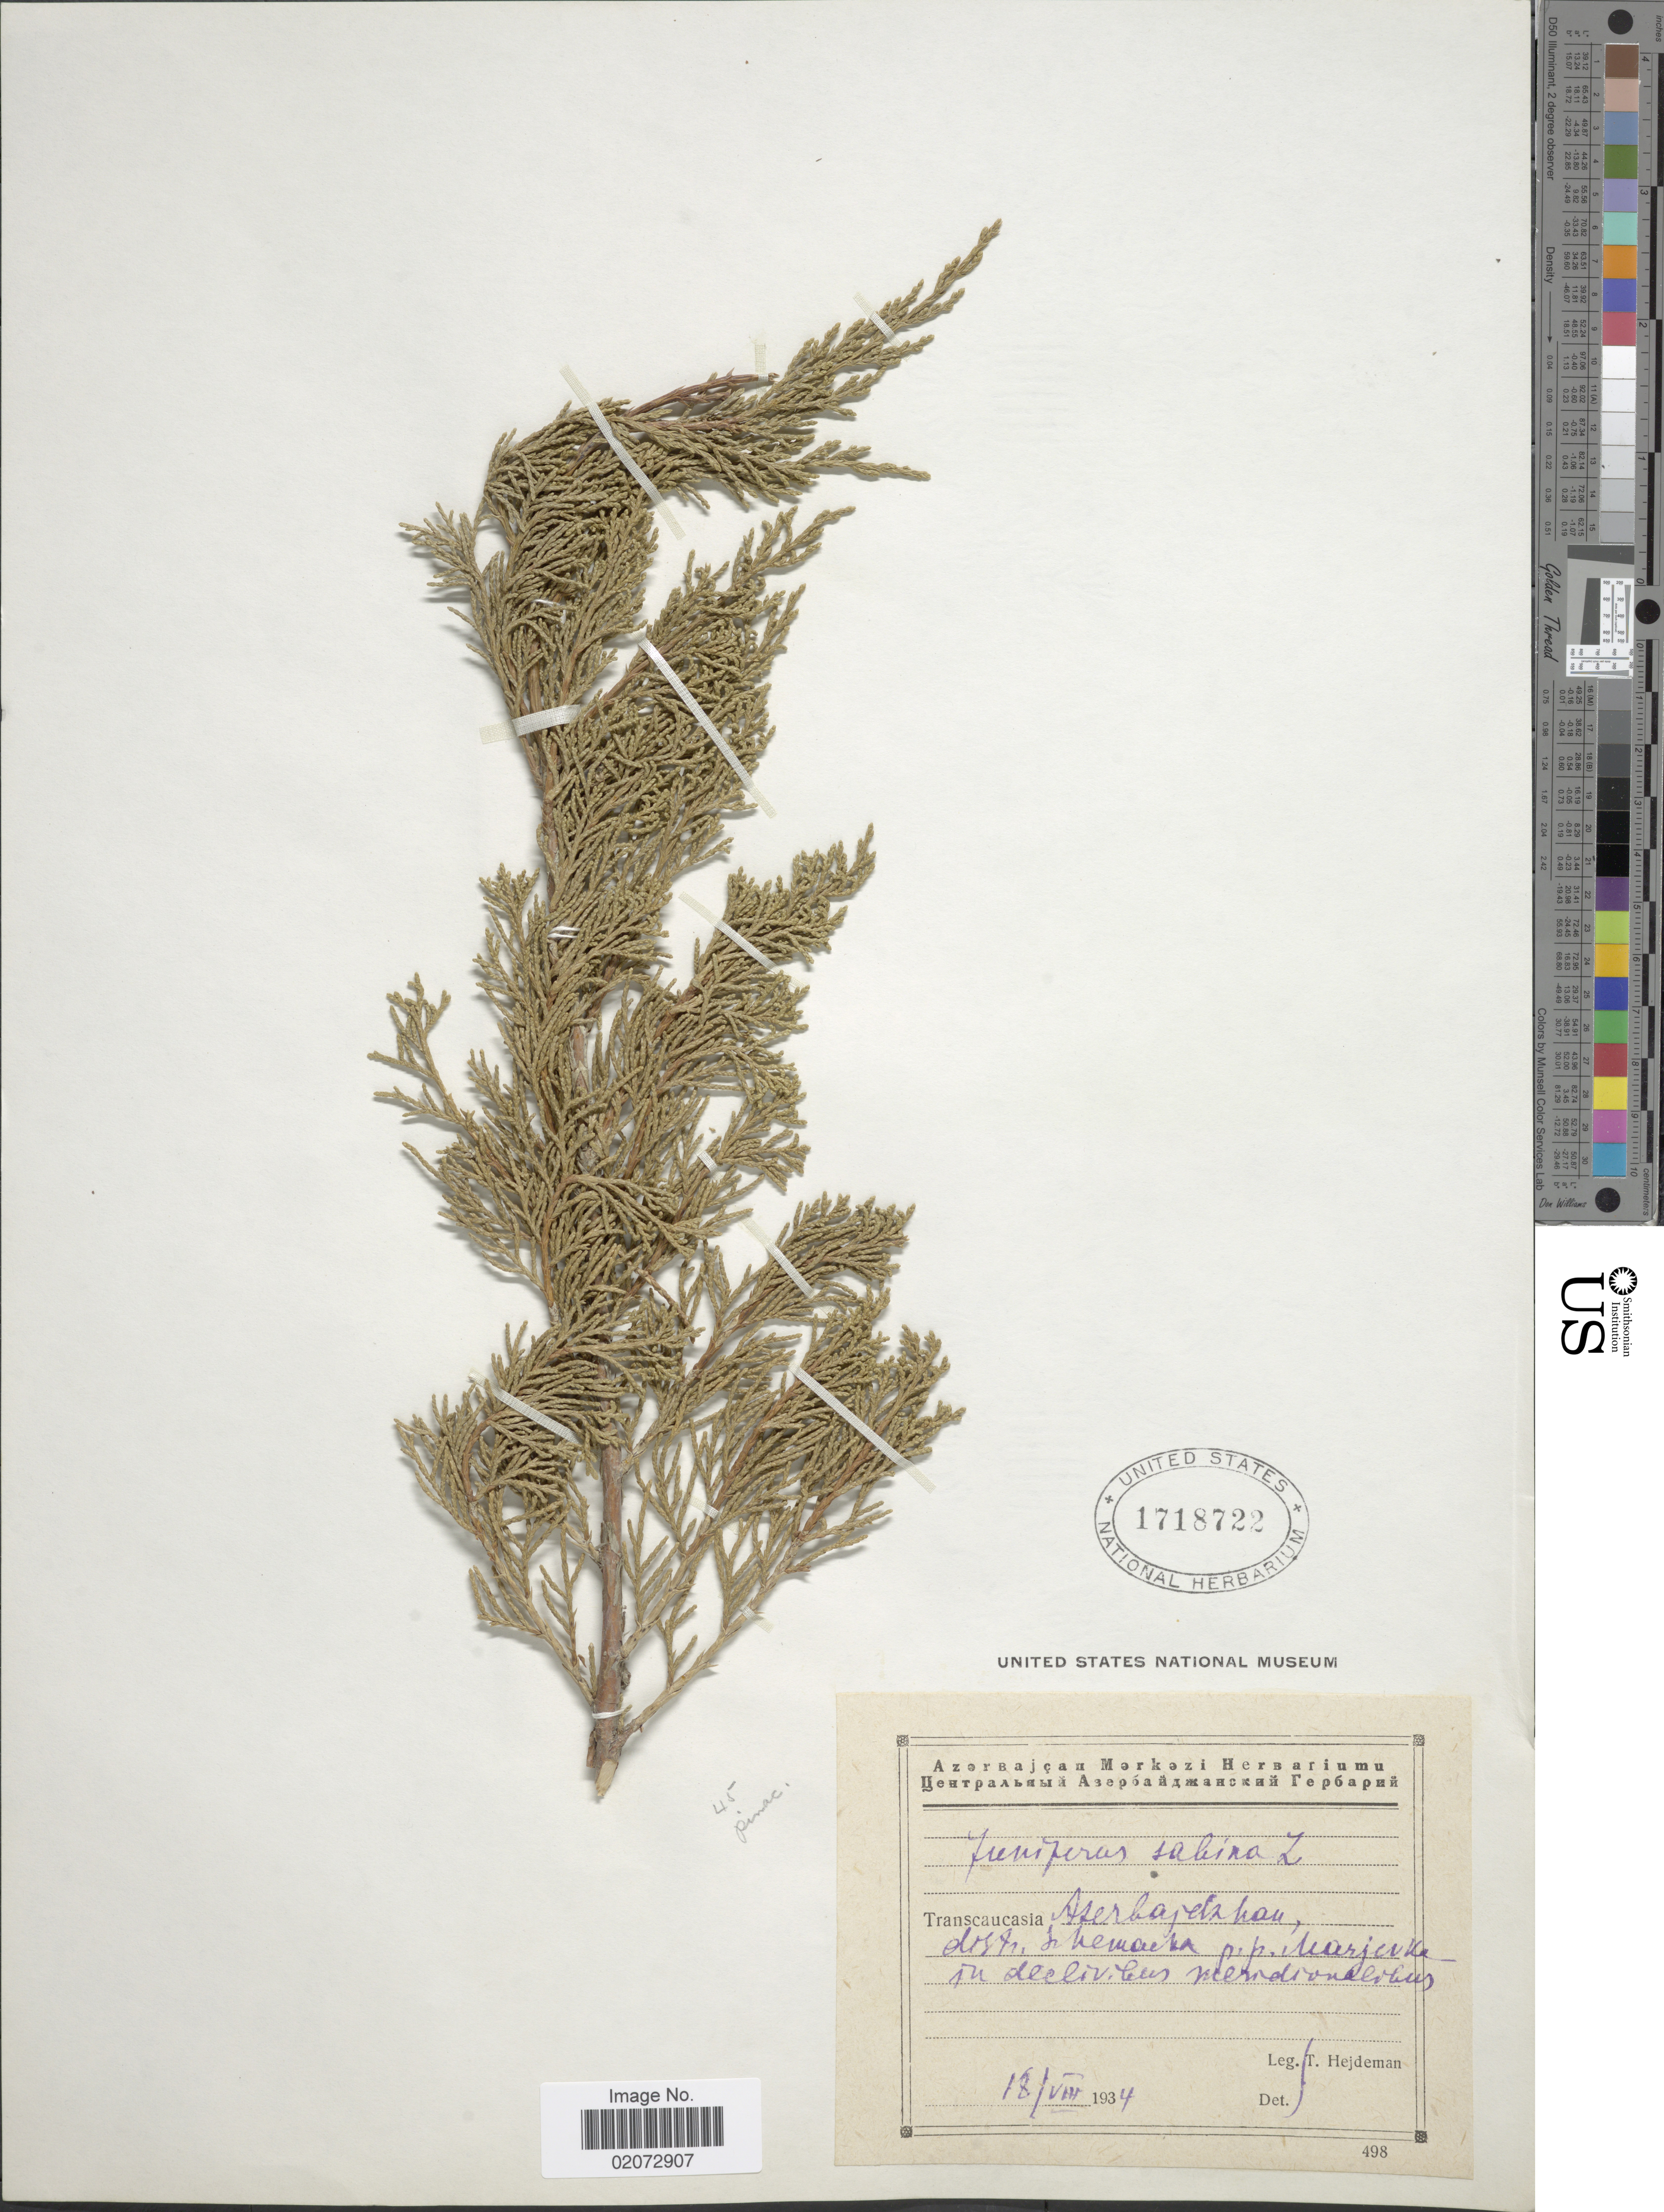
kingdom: Plantae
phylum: Tracheophyta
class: Pinopsida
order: Pinales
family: Cupressaceae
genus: Juniperus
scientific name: Juniperus sabina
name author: L.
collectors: T. Hejdeman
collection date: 1934-07-18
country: Azerbaijan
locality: Marjevka [Nagarakhana], Shamakhi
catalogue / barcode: US 1718722